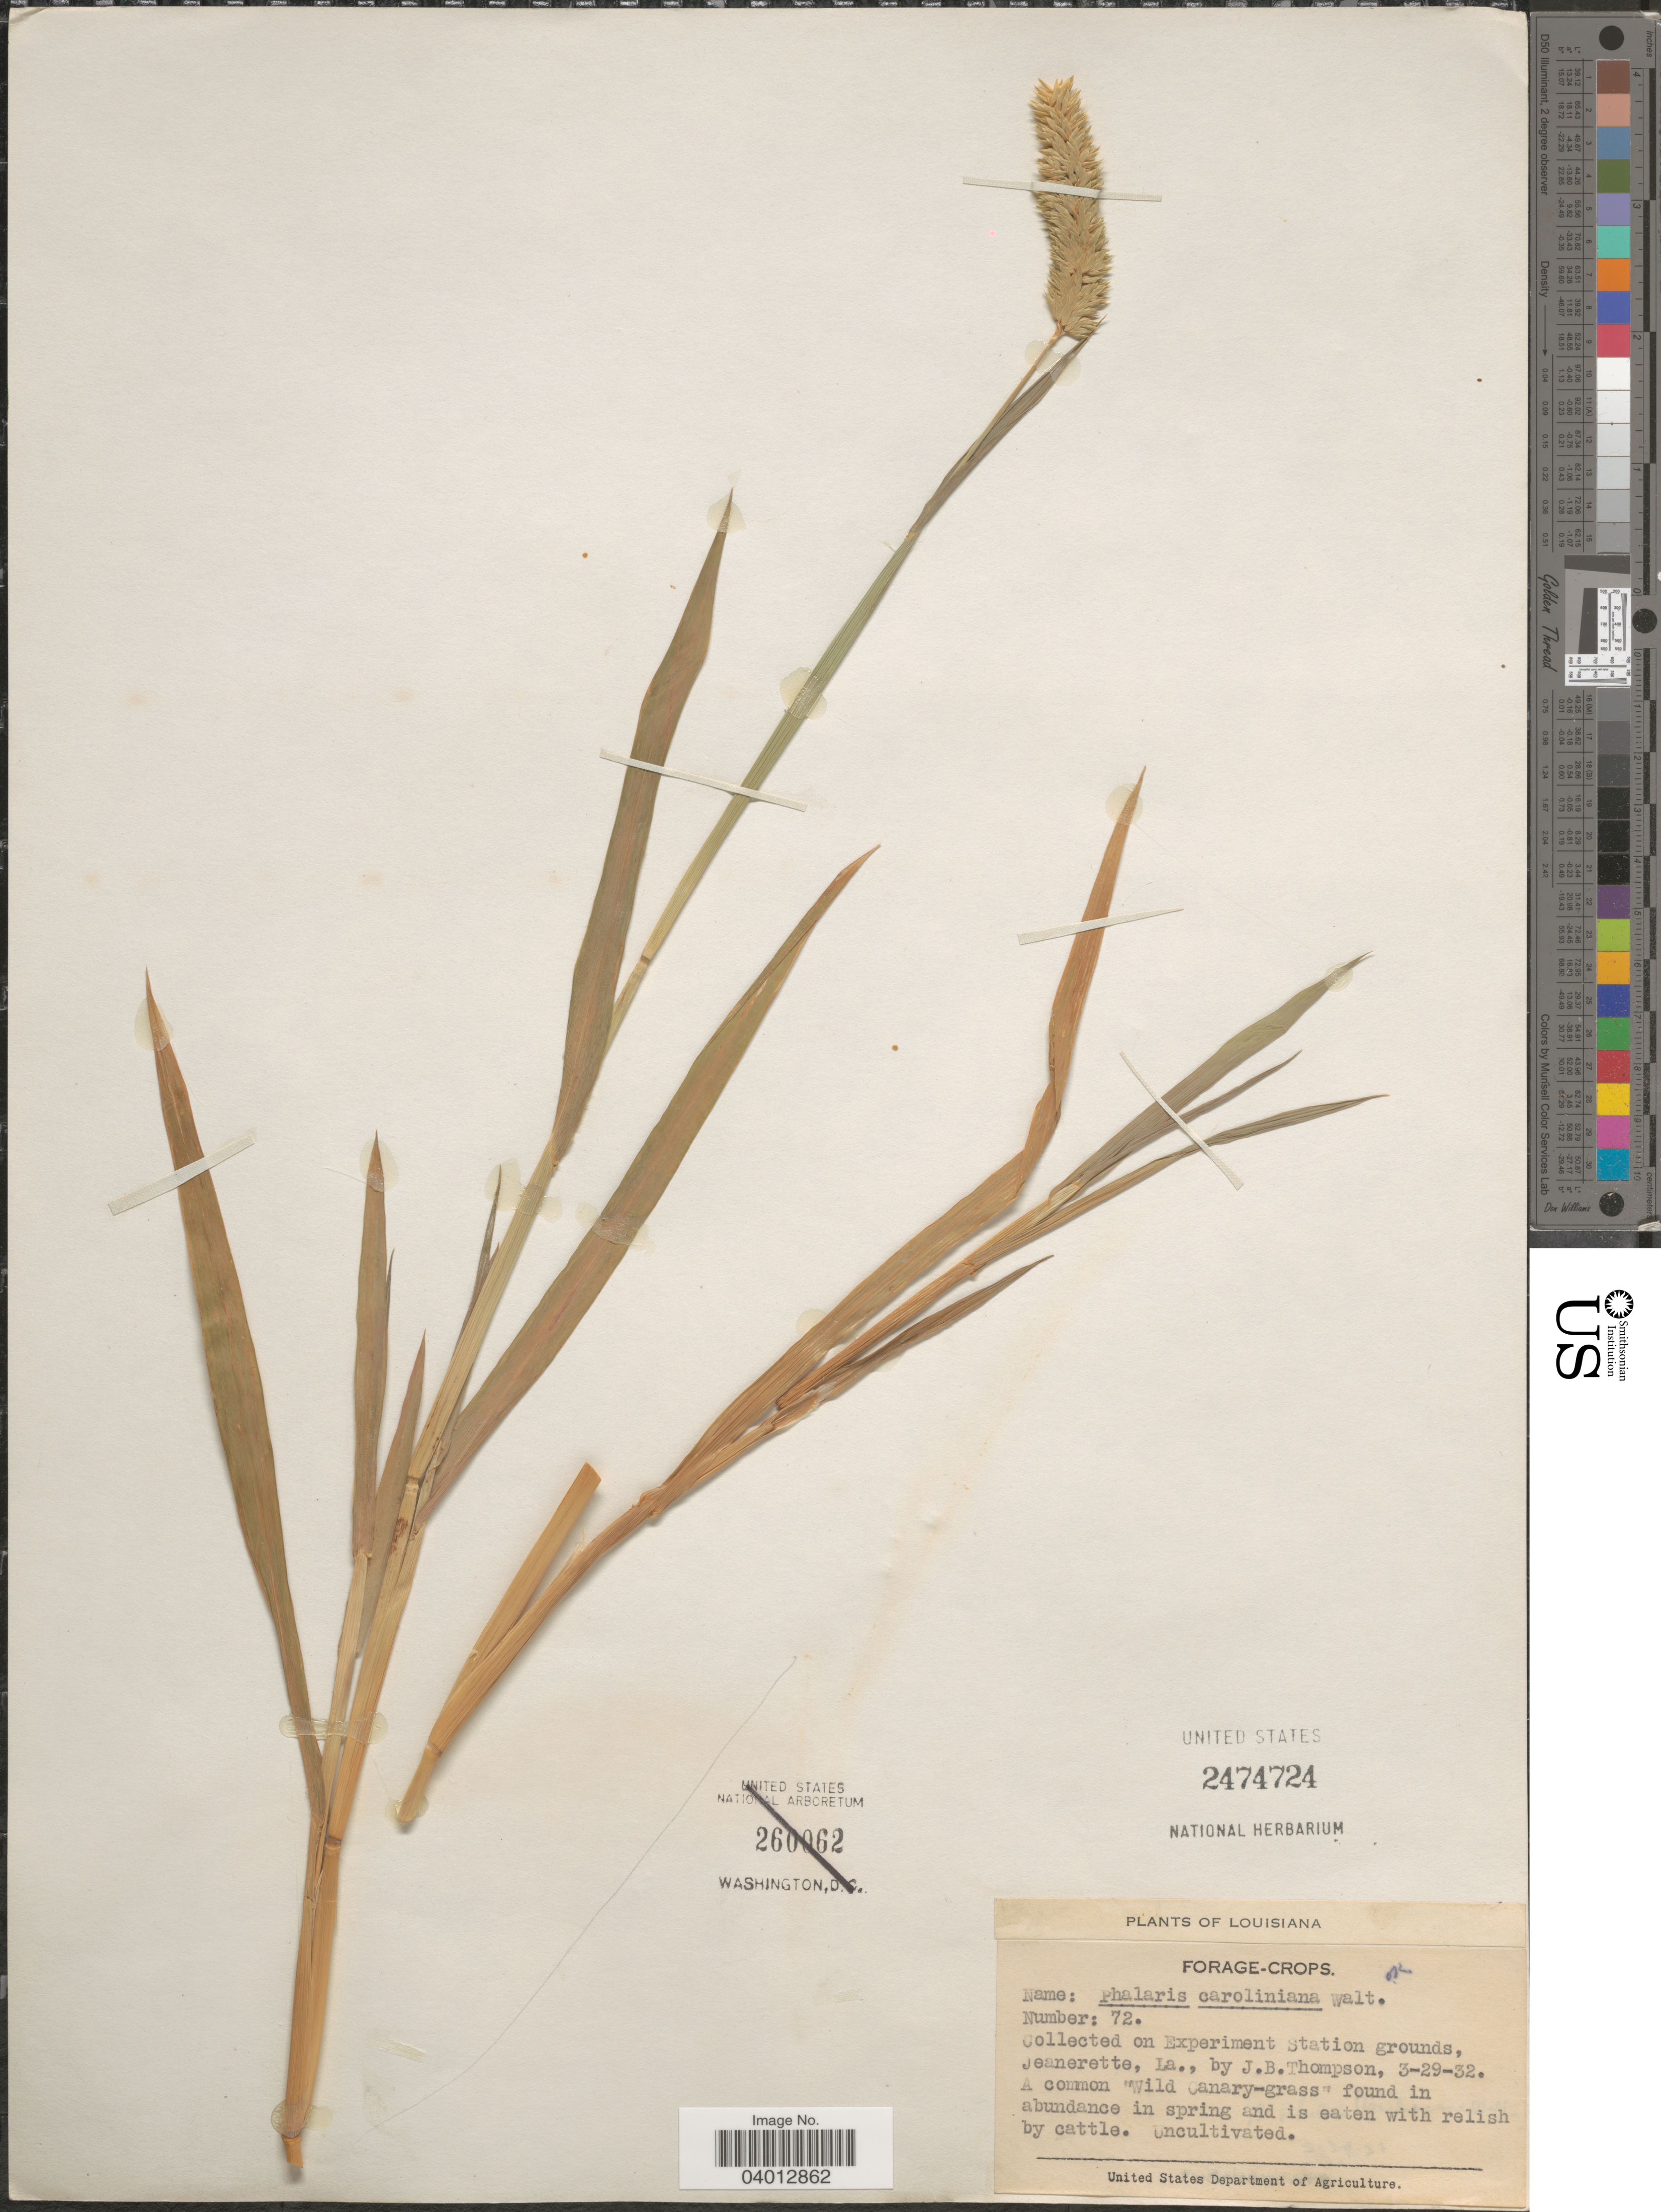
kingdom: Plantae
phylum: Tracheophyta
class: Liliopsida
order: Poales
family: Poaceae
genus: Phalaris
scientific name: Phalaris caroliniana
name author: Walter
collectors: J. B. Thompson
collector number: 72?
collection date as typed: Transcribed d/m/y: 29/3/32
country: United States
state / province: Louisiana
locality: Experiment Station grounds, Jeanerette, La.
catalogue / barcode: US 2474724